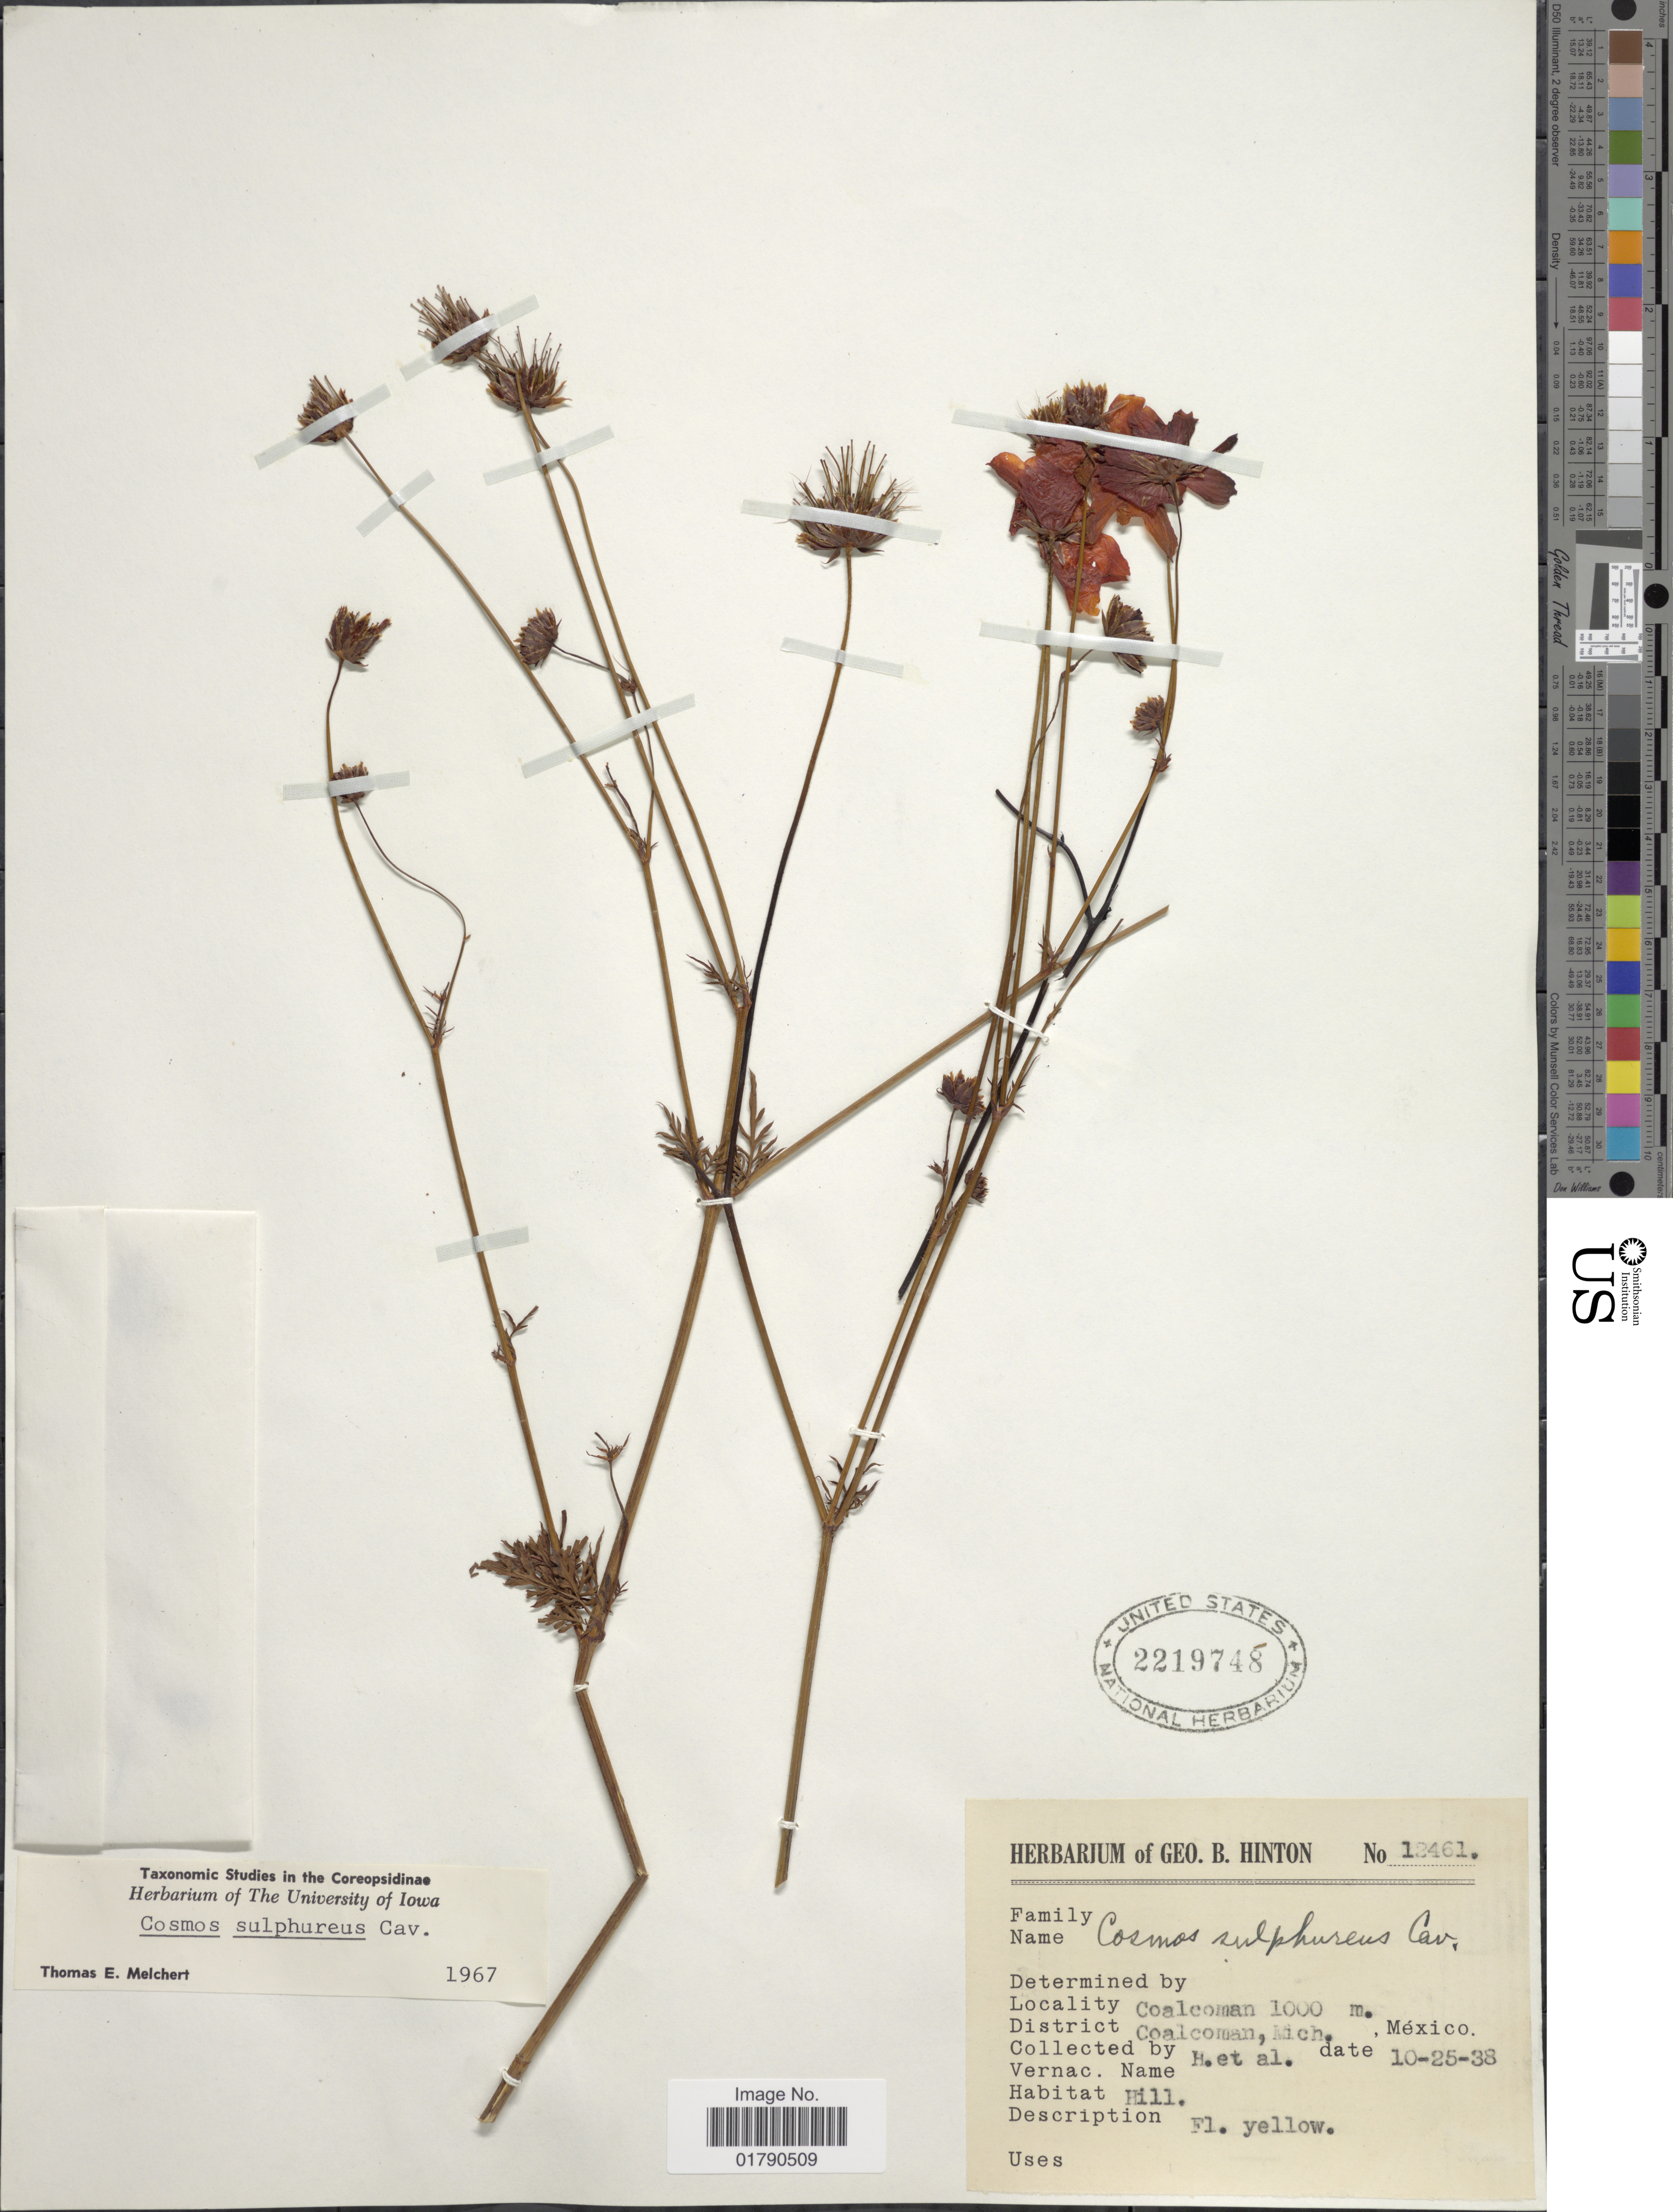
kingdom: Plantae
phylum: Tracheophyta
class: Magnoliopsida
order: Asterales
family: Asteraceae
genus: Cosmos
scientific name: Cosmos sulphureus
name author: Cav.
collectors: G. B. Hinton & et al.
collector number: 12461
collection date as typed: Transcribed d/m/y: 25/10/38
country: Mexico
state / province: Michoacán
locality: Coalcoman, District Coalcoman, Mich.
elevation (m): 1000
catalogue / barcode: US 2219748